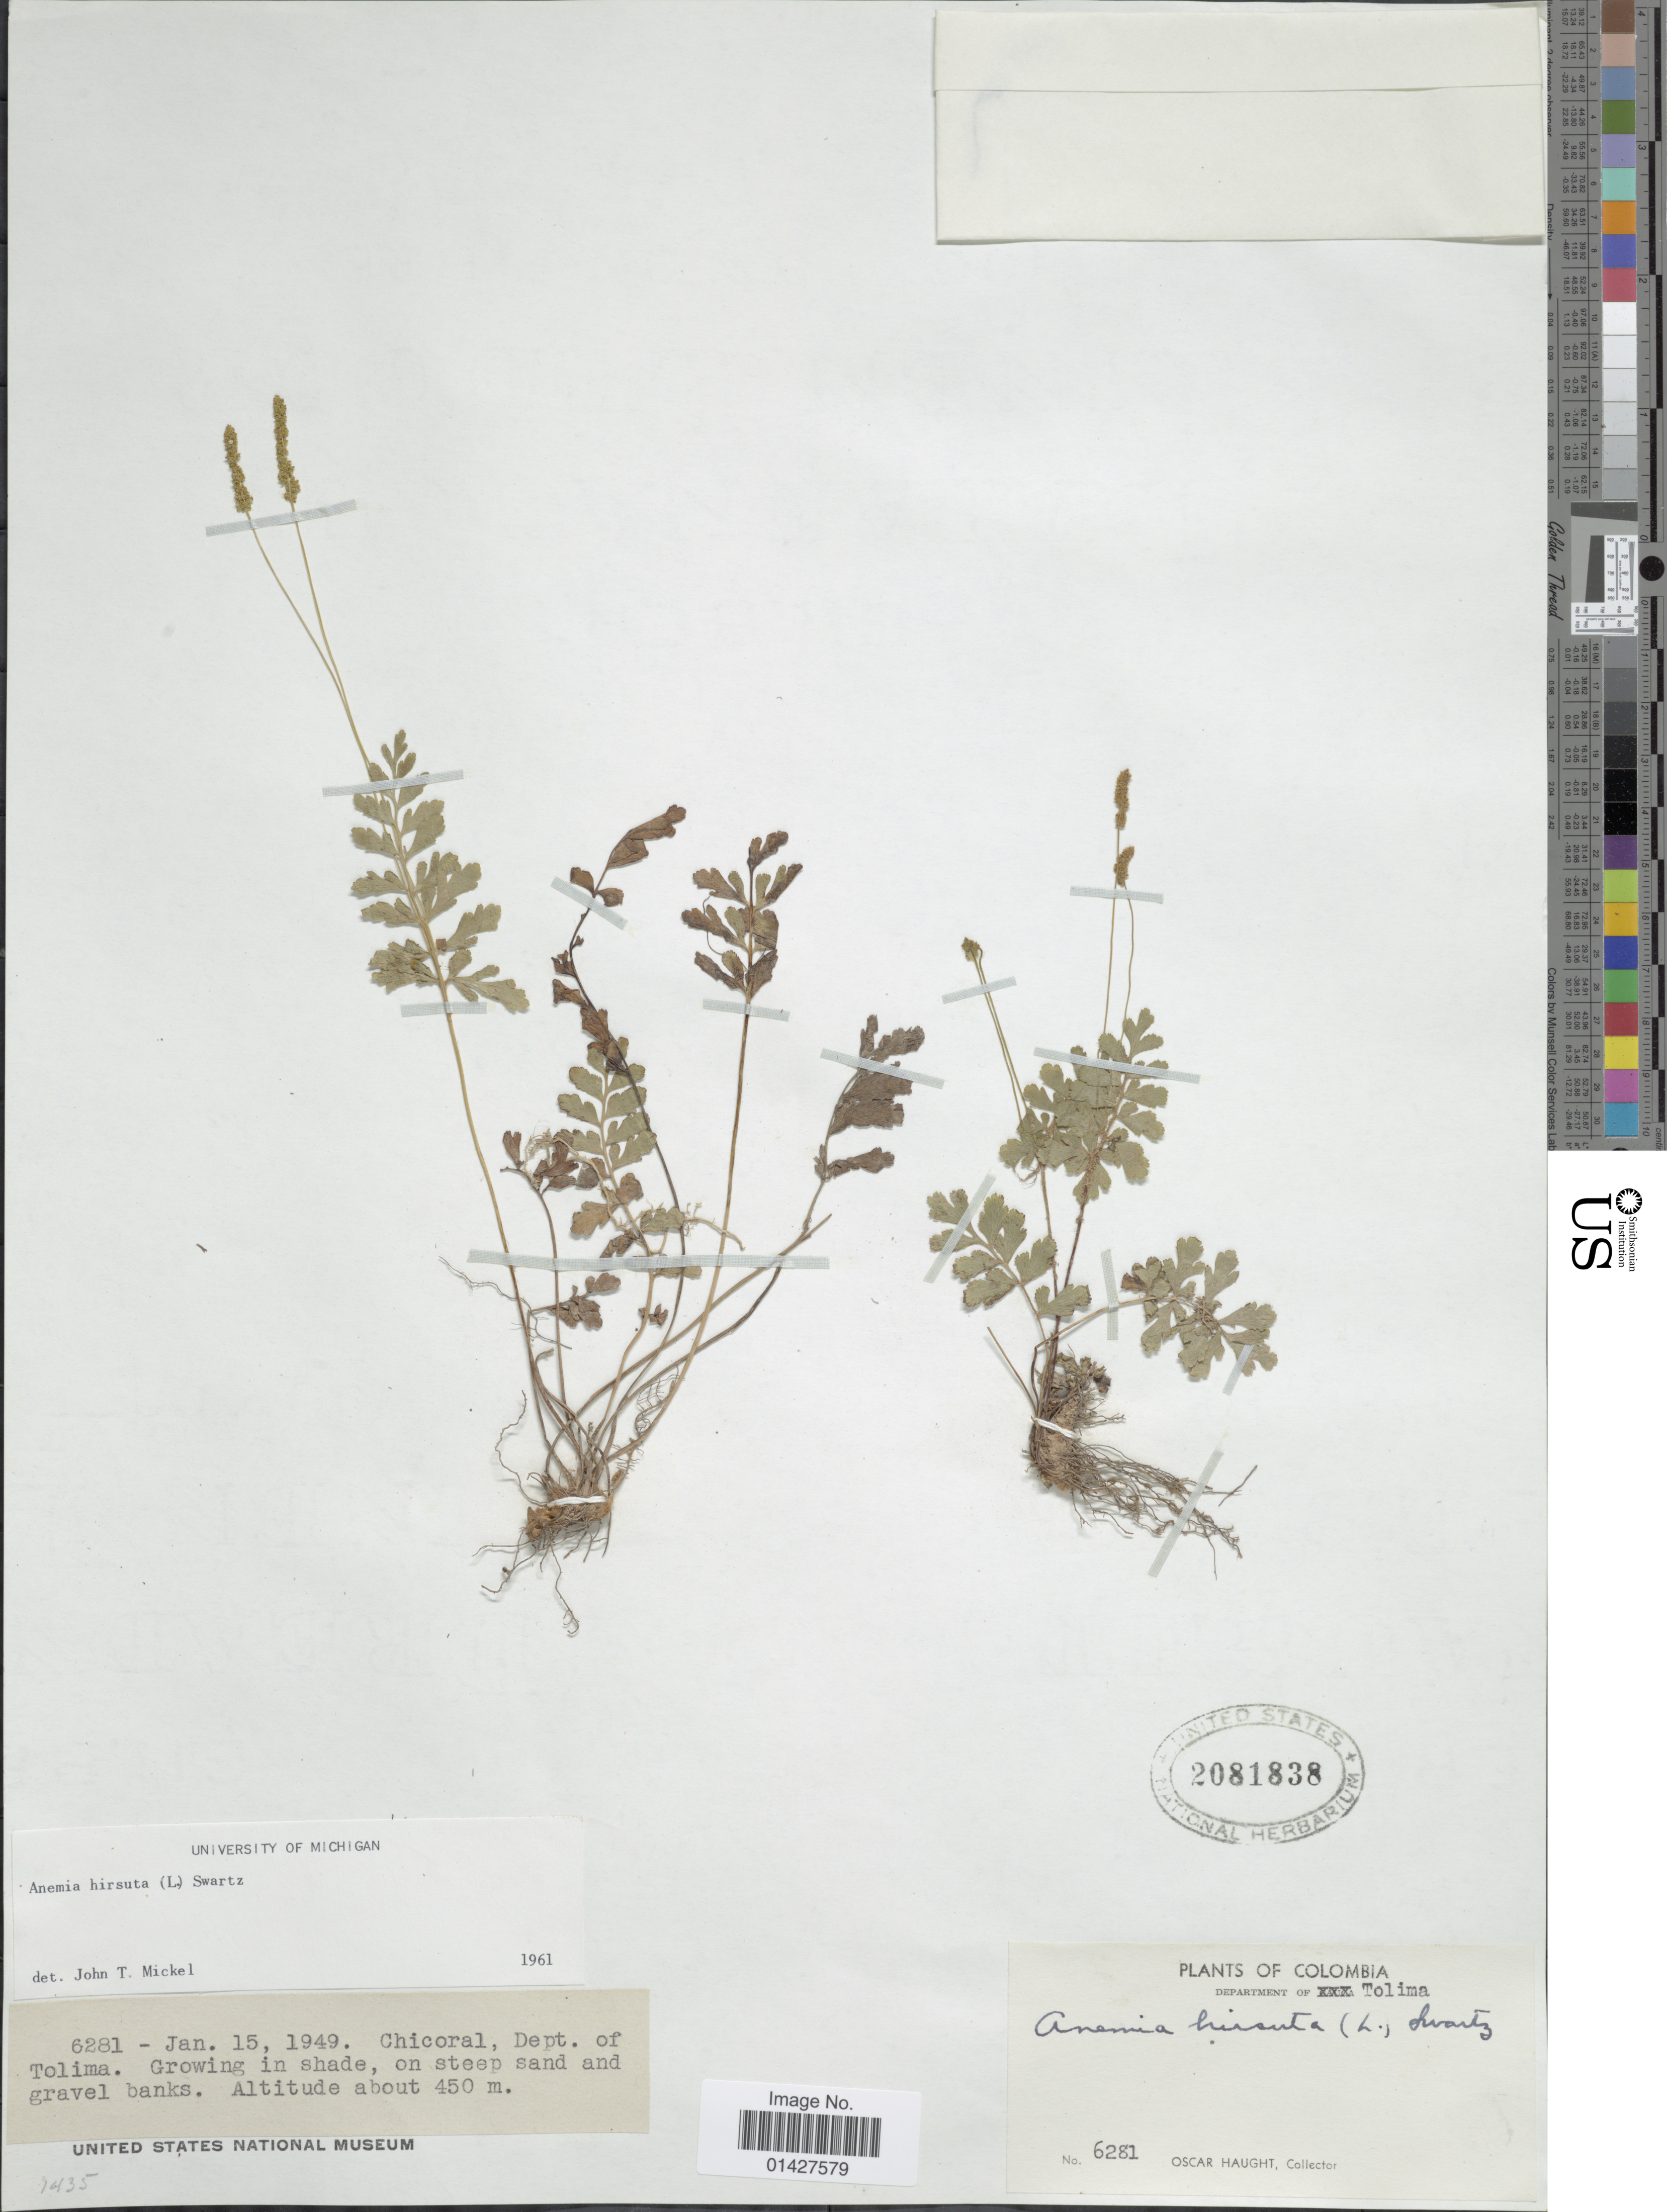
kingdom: Plantae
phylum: Tracheophyta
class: Polypodiopsida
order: Schizaeales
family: Anemiaceae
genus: Anemia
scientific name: Anemia hirsuta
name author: (L.) Sw.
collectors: O. L. Haught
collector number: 6281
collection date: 1949-01-15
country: Colombia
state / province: Tolima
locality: Chicoral, Dept. of Tolima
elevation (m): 450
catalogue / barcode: US 2081838